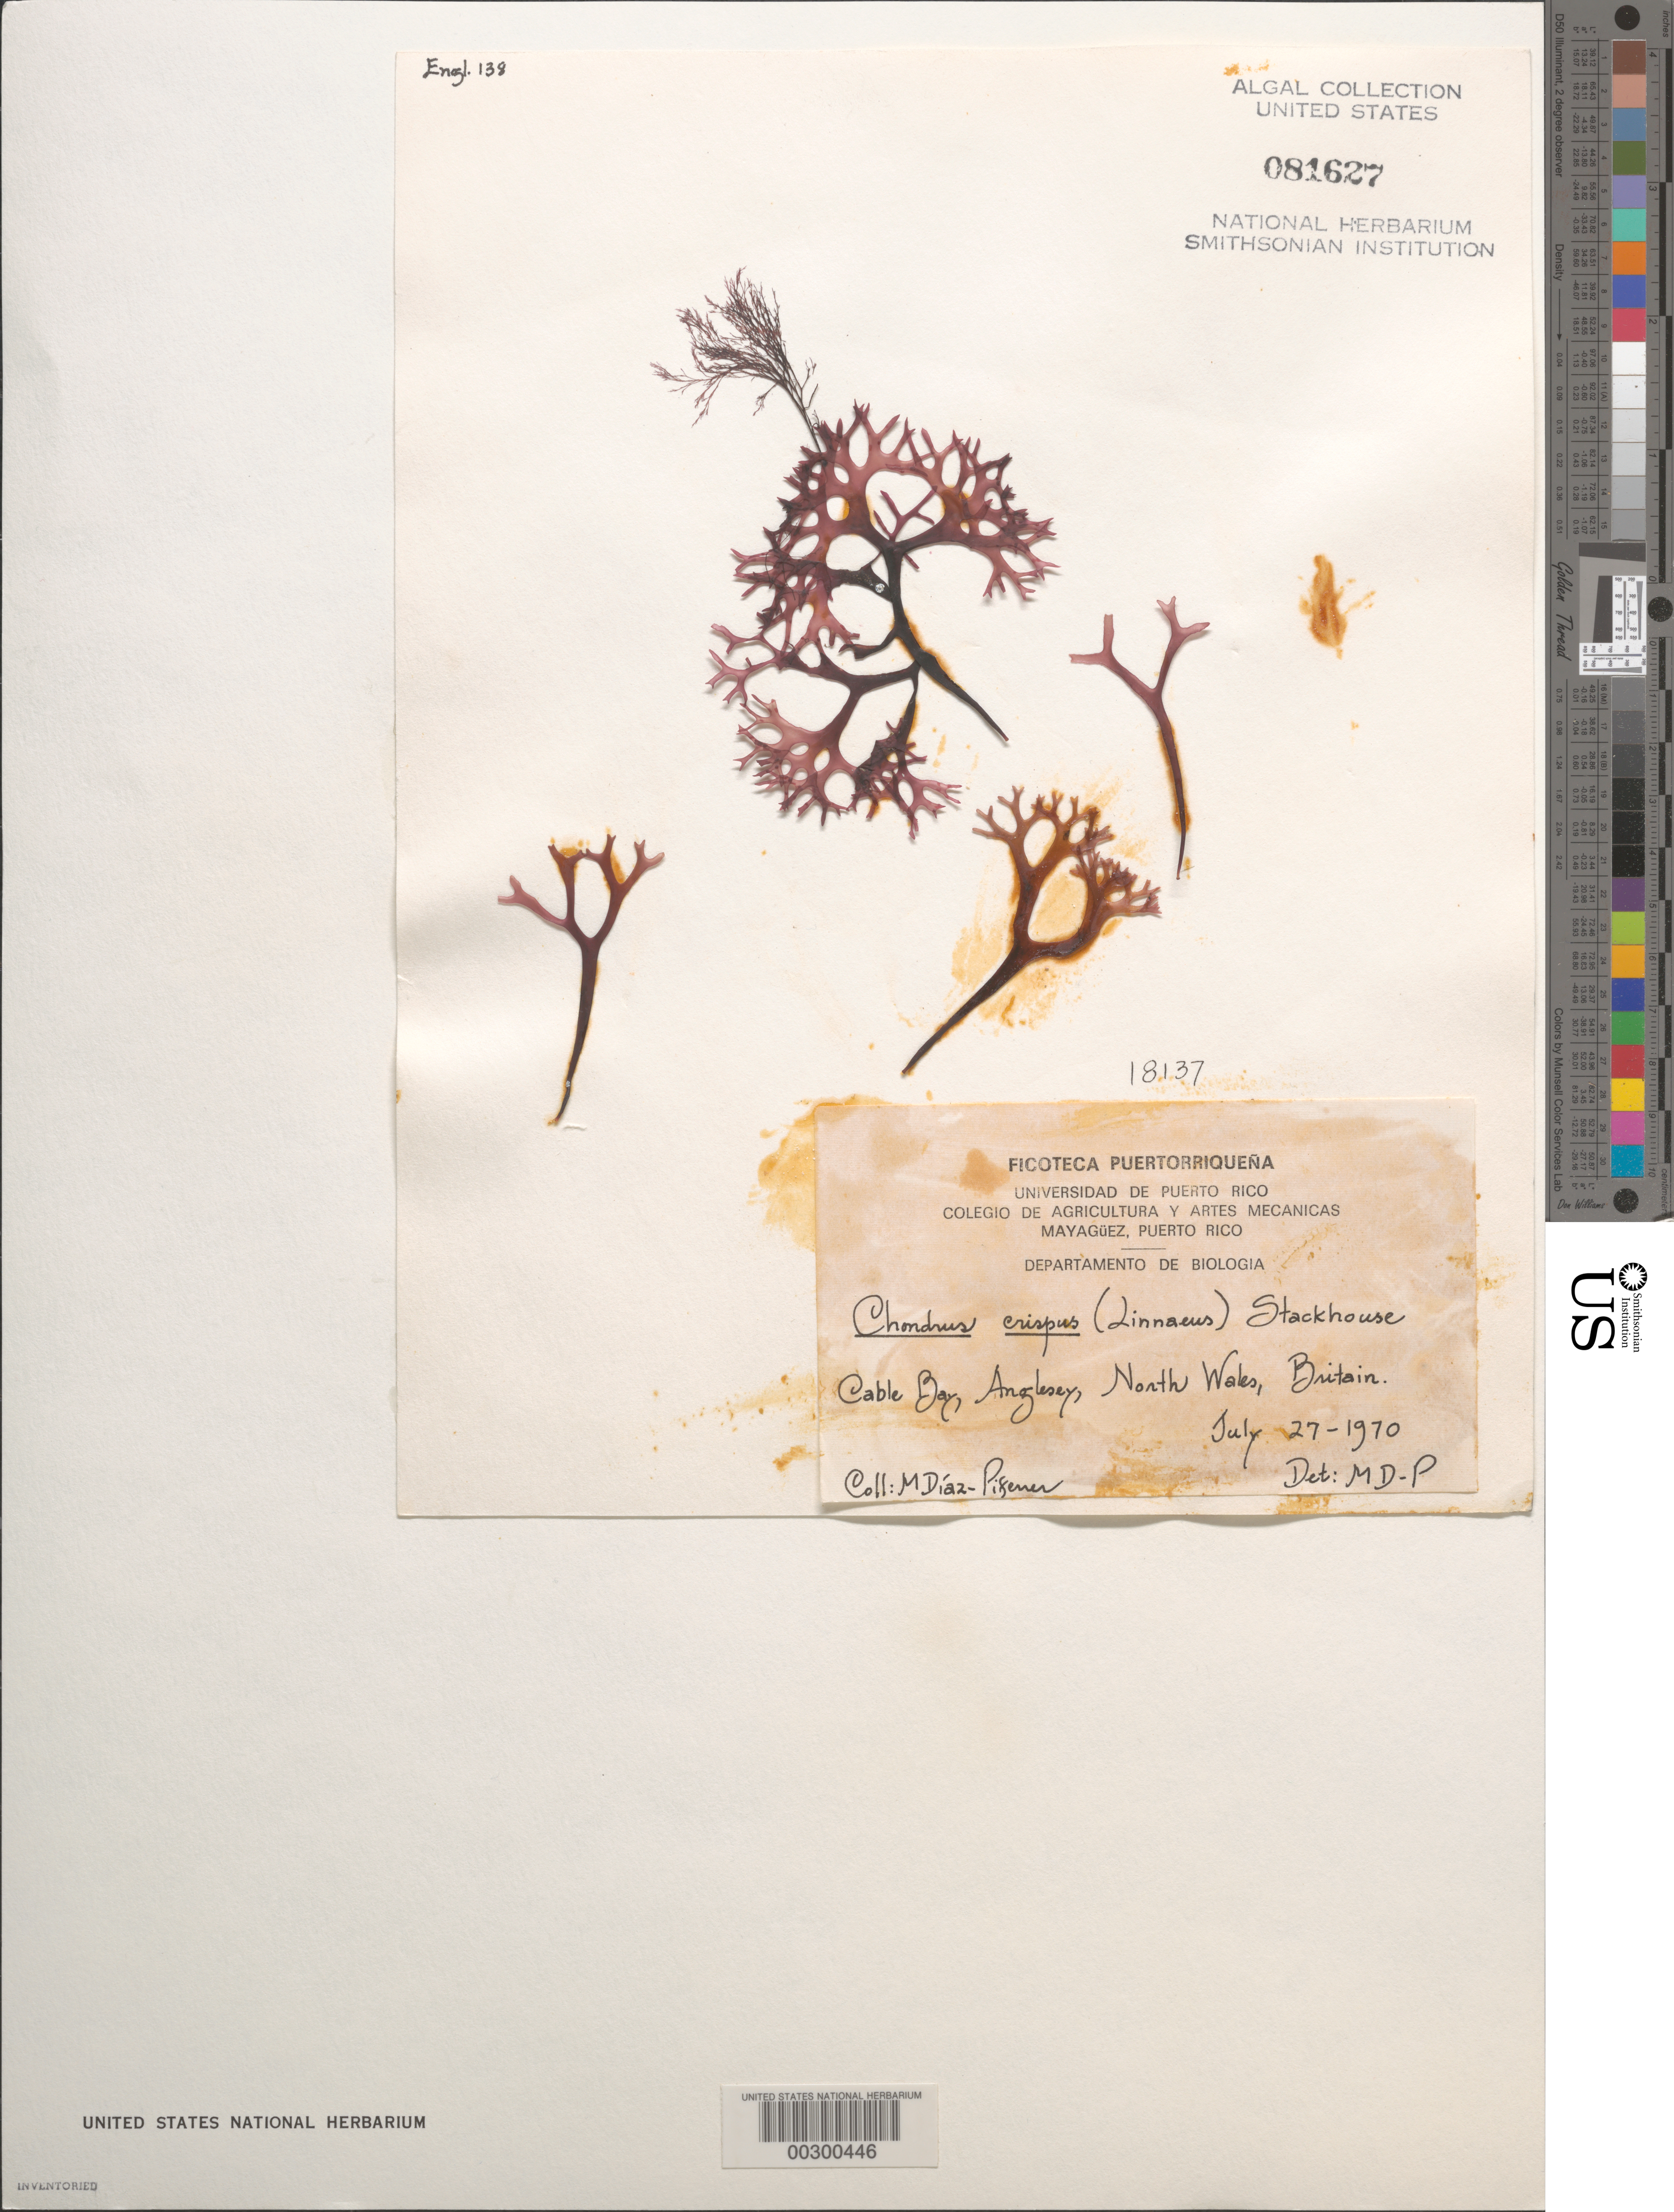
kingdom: Plantae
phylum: Rhodophyta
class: Florideophyceae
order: Gigartinales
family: Gigartinaceae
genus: Chondrus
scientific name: Chondrus crispus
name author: Stackh.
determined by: Diaz-Piferrer, M.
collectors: M. Diaz-Piferrer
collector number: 18137 & ENGL. 138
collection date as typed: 27 Jul 1970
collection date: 1970-07-27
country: United Kingdom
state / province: Wales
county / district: Gwynedd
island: Anglesey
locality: Cable Bay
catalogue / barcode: US 81627